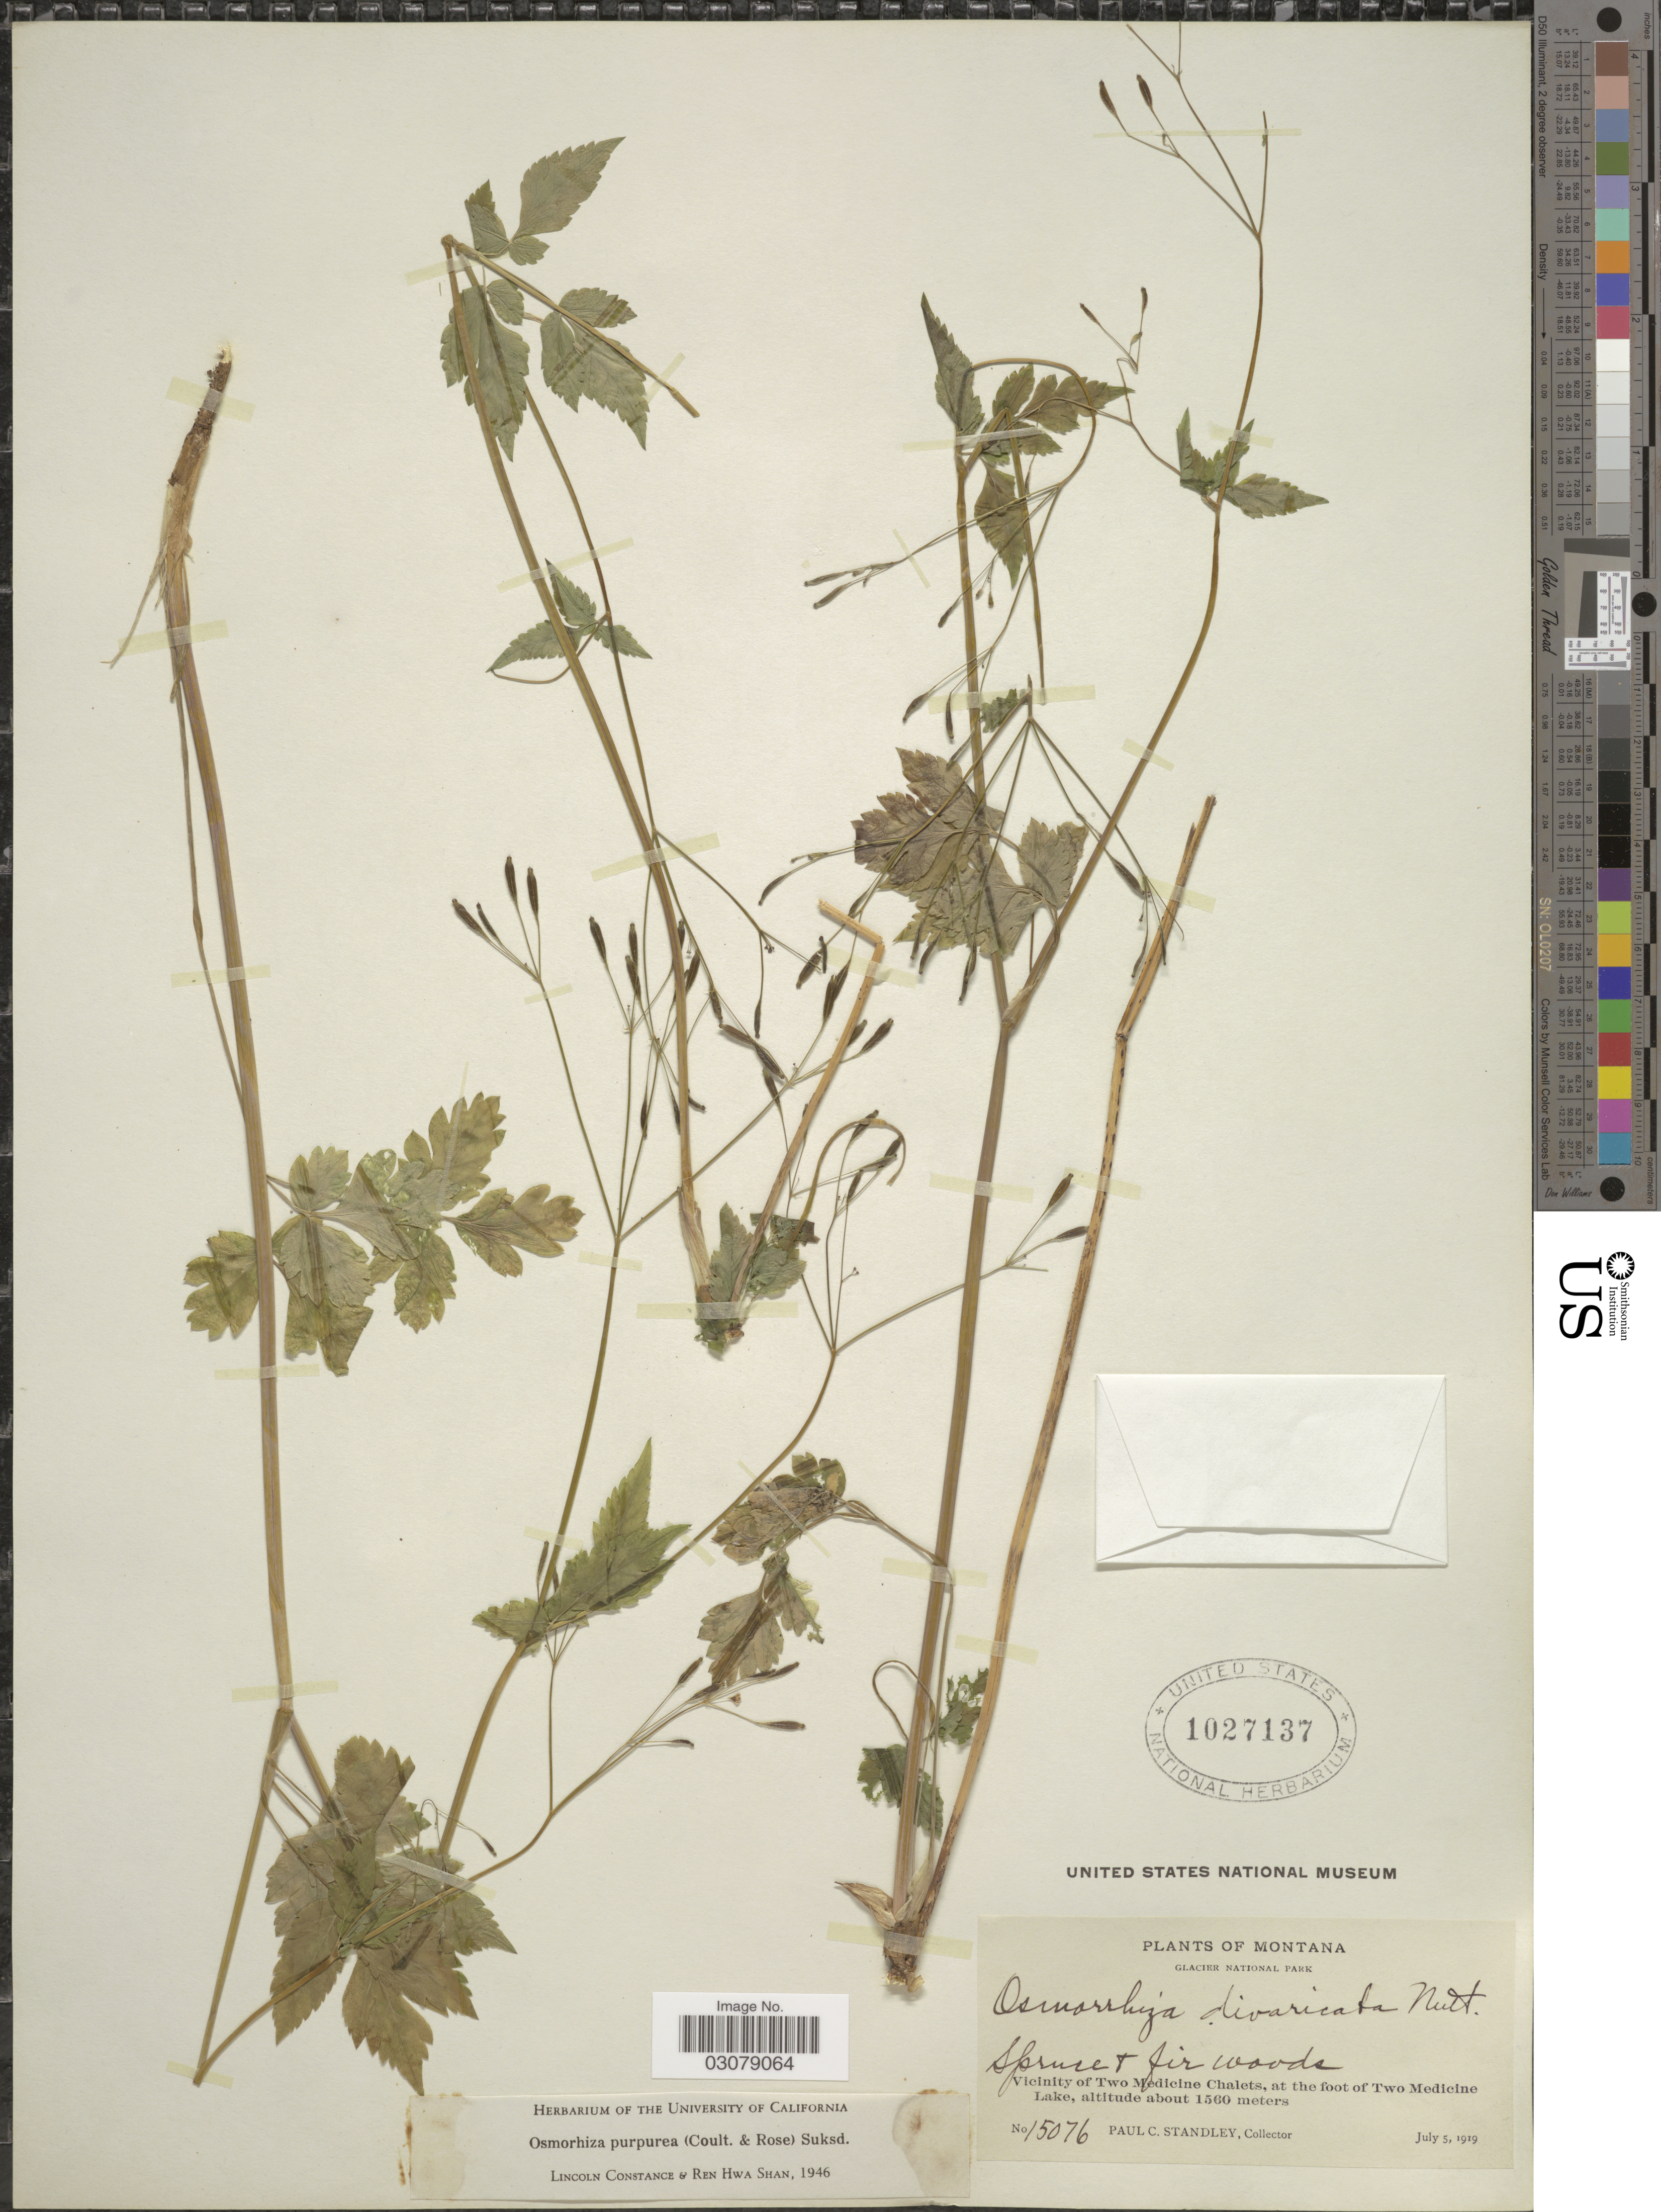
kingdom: Plantae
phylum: Tracheophyta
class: Magnoliopsida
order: Apiales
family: Apiaceae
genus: Osmorhiza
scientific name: Osmorhiza purpurea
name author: (J.M. Coult. & Rose) Suksd.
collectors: P. C. Standley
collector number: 15076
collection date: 1919-07-05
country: United States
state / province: Montana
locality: Glacier National Park. Vicinity of Two Medicine Chalets, at the foot of Two Medicine Lake.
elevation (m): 1560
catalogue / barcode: US 1027137